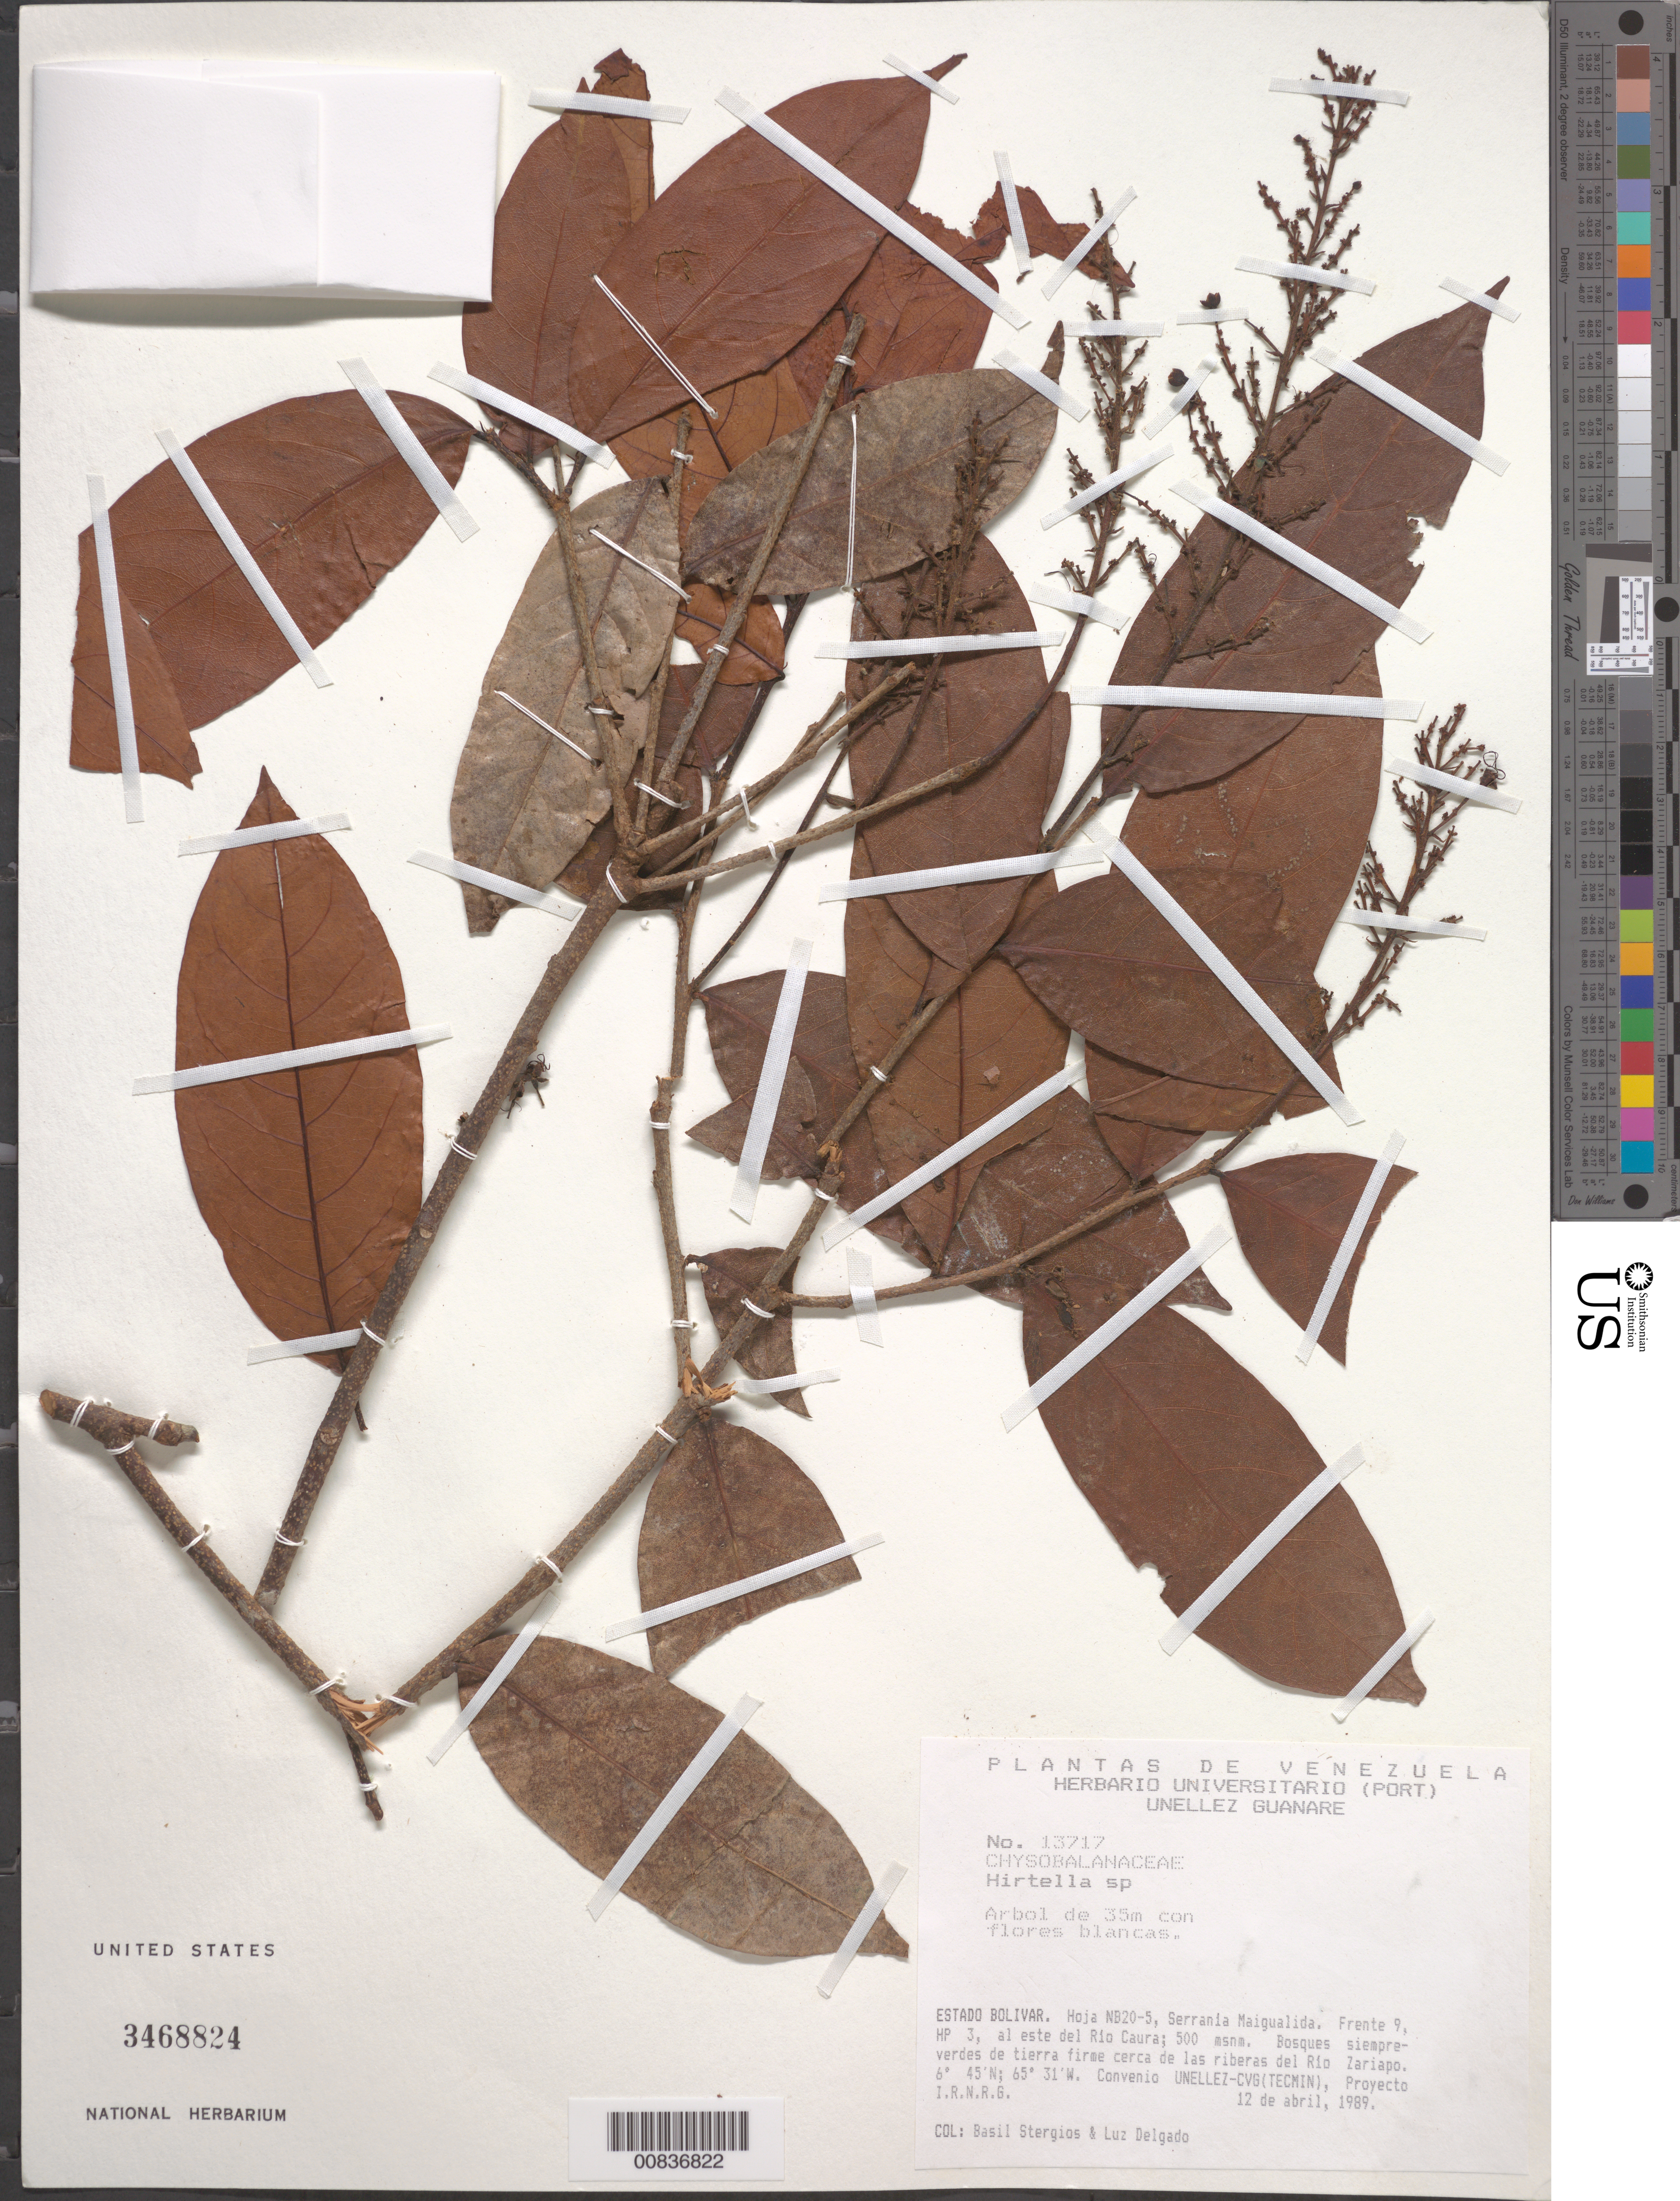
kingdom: Plantae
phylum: Tracheophyta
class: Magnoliopsida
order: Malpighiales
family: Chrysobalanaceae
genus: Hirtella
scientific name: Hirtella sp.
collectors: B. G. Stergios & L. Delgado V.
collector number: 13717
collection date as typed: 12-Apr-89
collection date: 1989-04-12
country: Venezuela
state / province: Bolívar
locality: Serrania Maigualida, E del río Caura, cerca de las riberas del río Zariapo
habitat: Bosques siempre-verdes de tierra firme cerca de las riberas del río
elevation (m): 500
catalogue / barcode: US 3468824